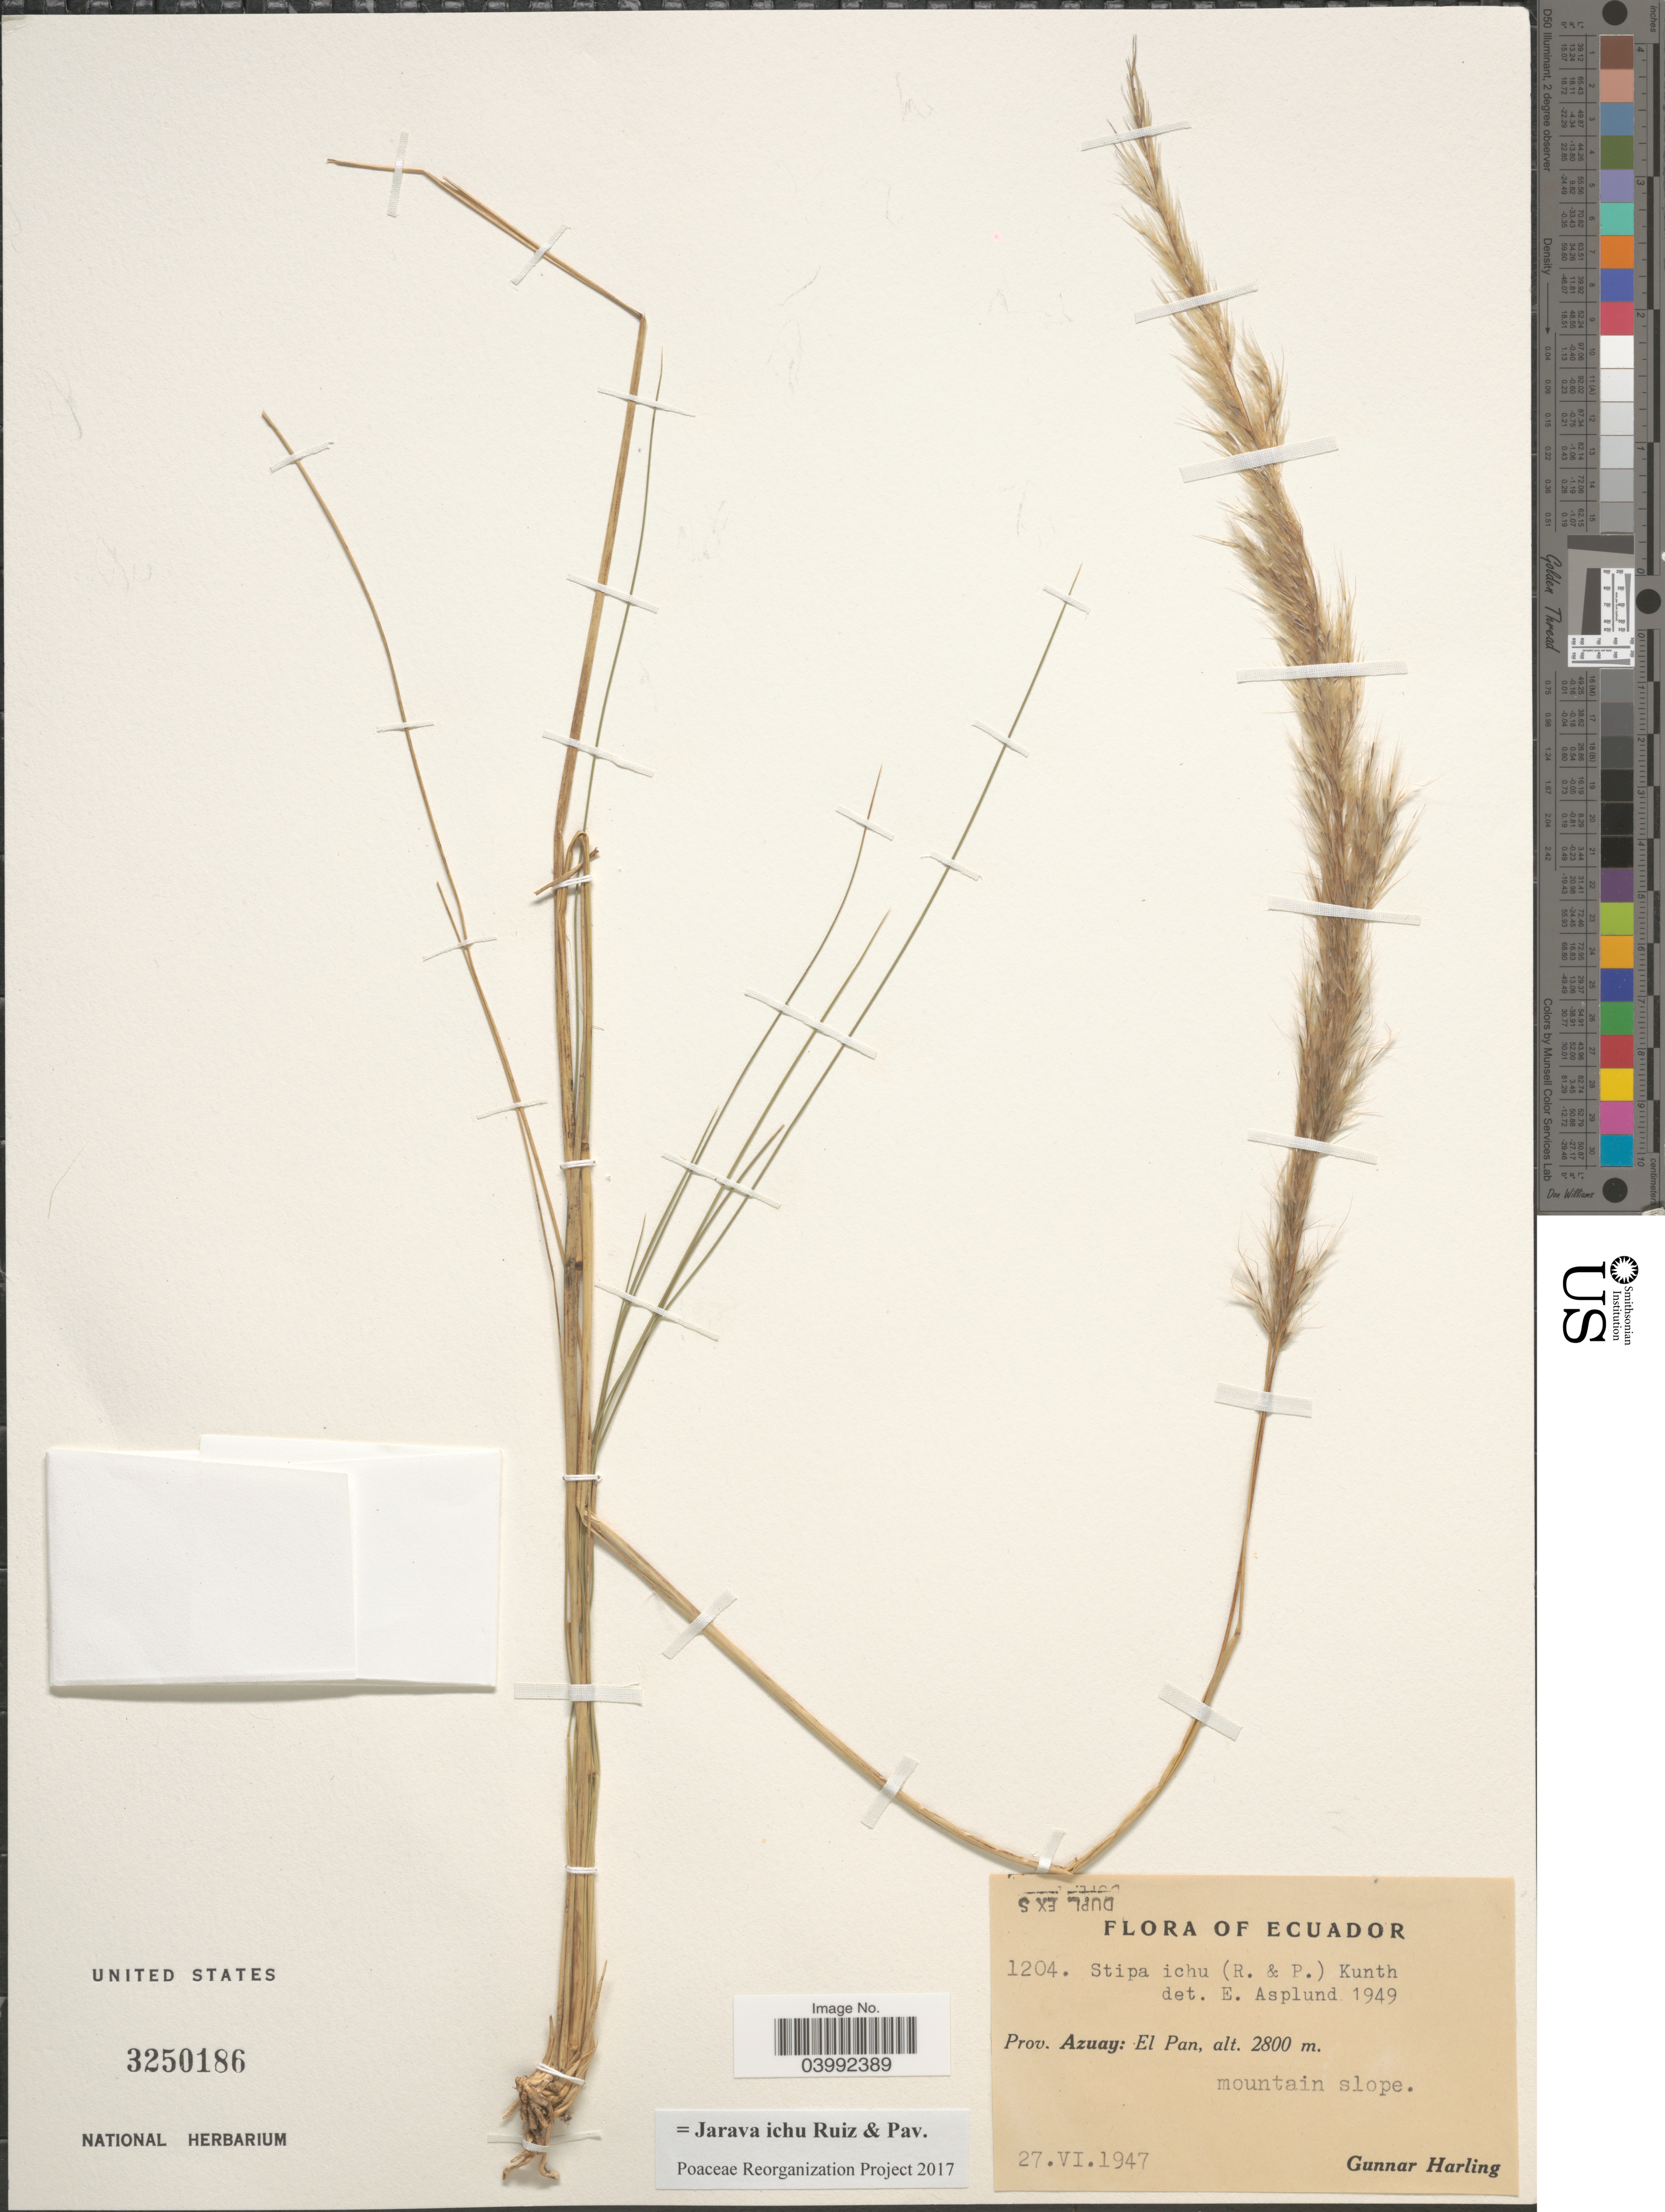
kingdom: Plantae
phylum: Tracheophyta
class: Liliopsida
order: Poales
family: Poaceae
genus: Jarava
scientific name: Jarava ichu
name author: Ruiz & Pav.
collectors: G. Harling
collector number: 1204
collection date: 1947-06-27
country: Ecuador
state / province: Azuay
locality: El Pan, mountain slope.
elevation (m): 2800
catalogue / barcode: US 3250186